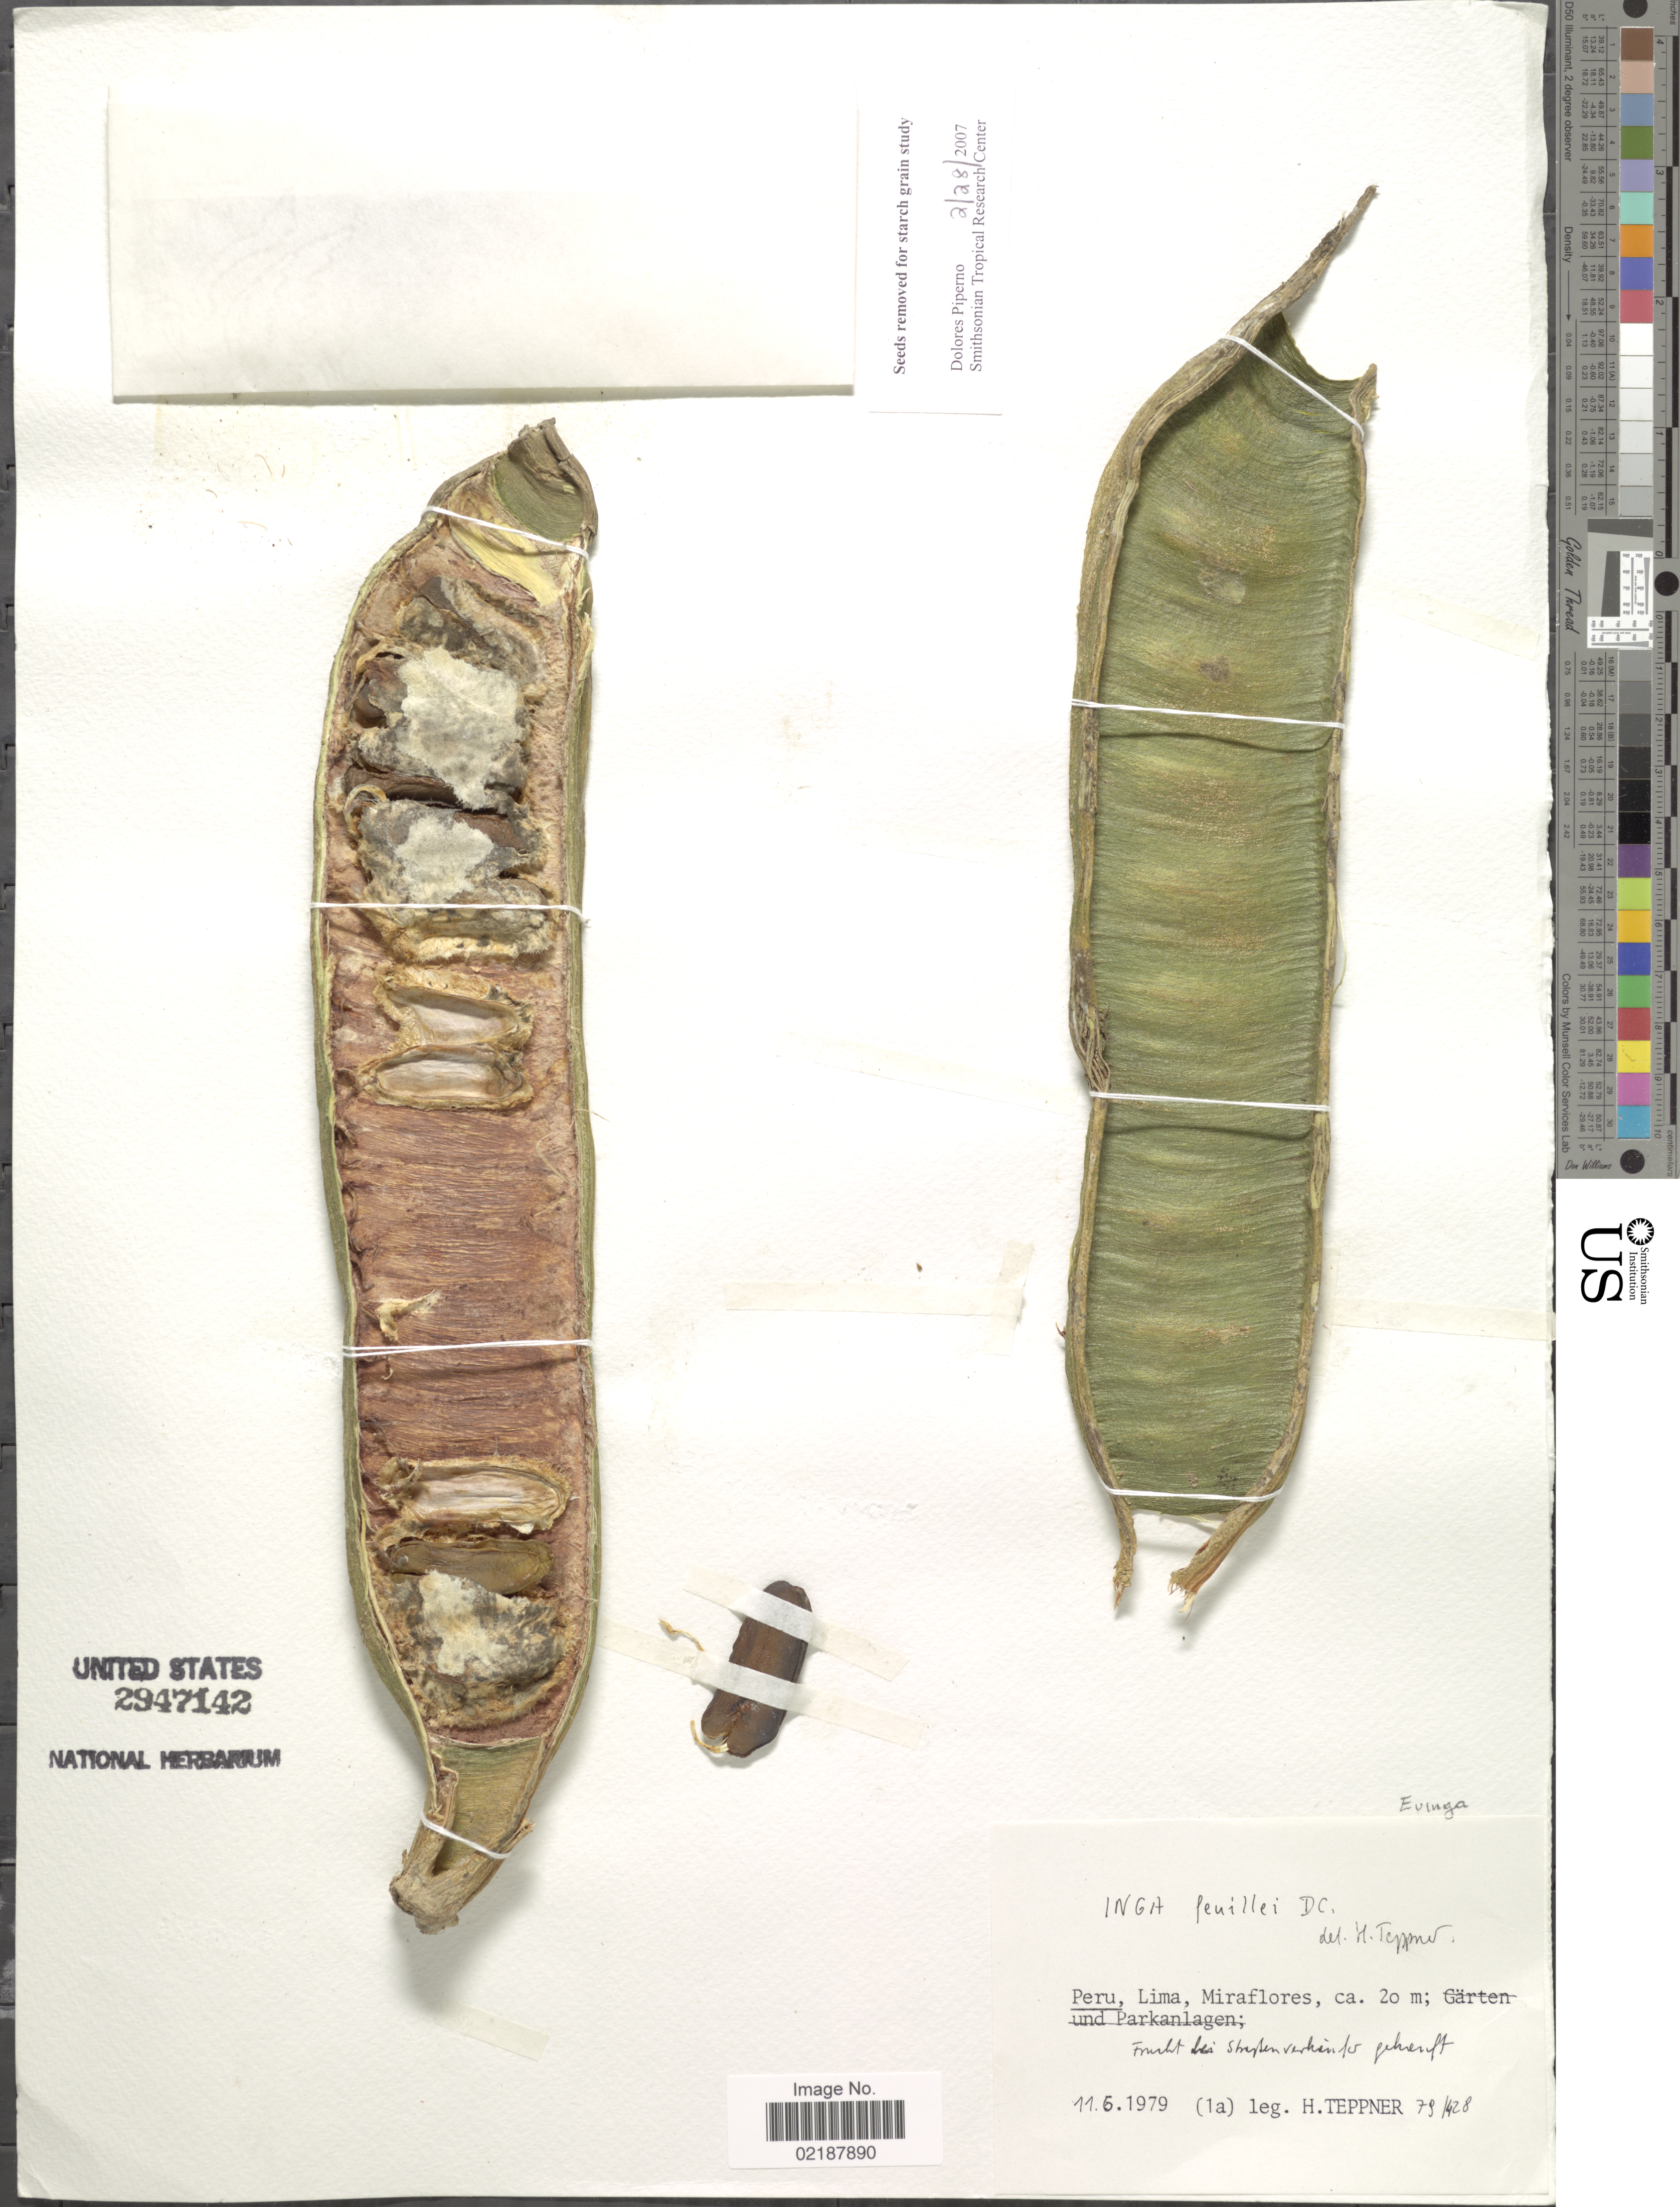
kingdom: Plantae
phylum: Tracheophyta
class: Magnoliopsida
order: Fabales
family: Fabaceae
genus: Inga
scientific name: Inga feuillei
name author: DC.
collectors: H. Teppner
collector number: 791428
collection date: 1979-06-11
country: Peru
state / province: Lima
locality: Miraflores, Frucht bei [illegible text]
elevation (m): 20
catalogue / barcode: US 2947142